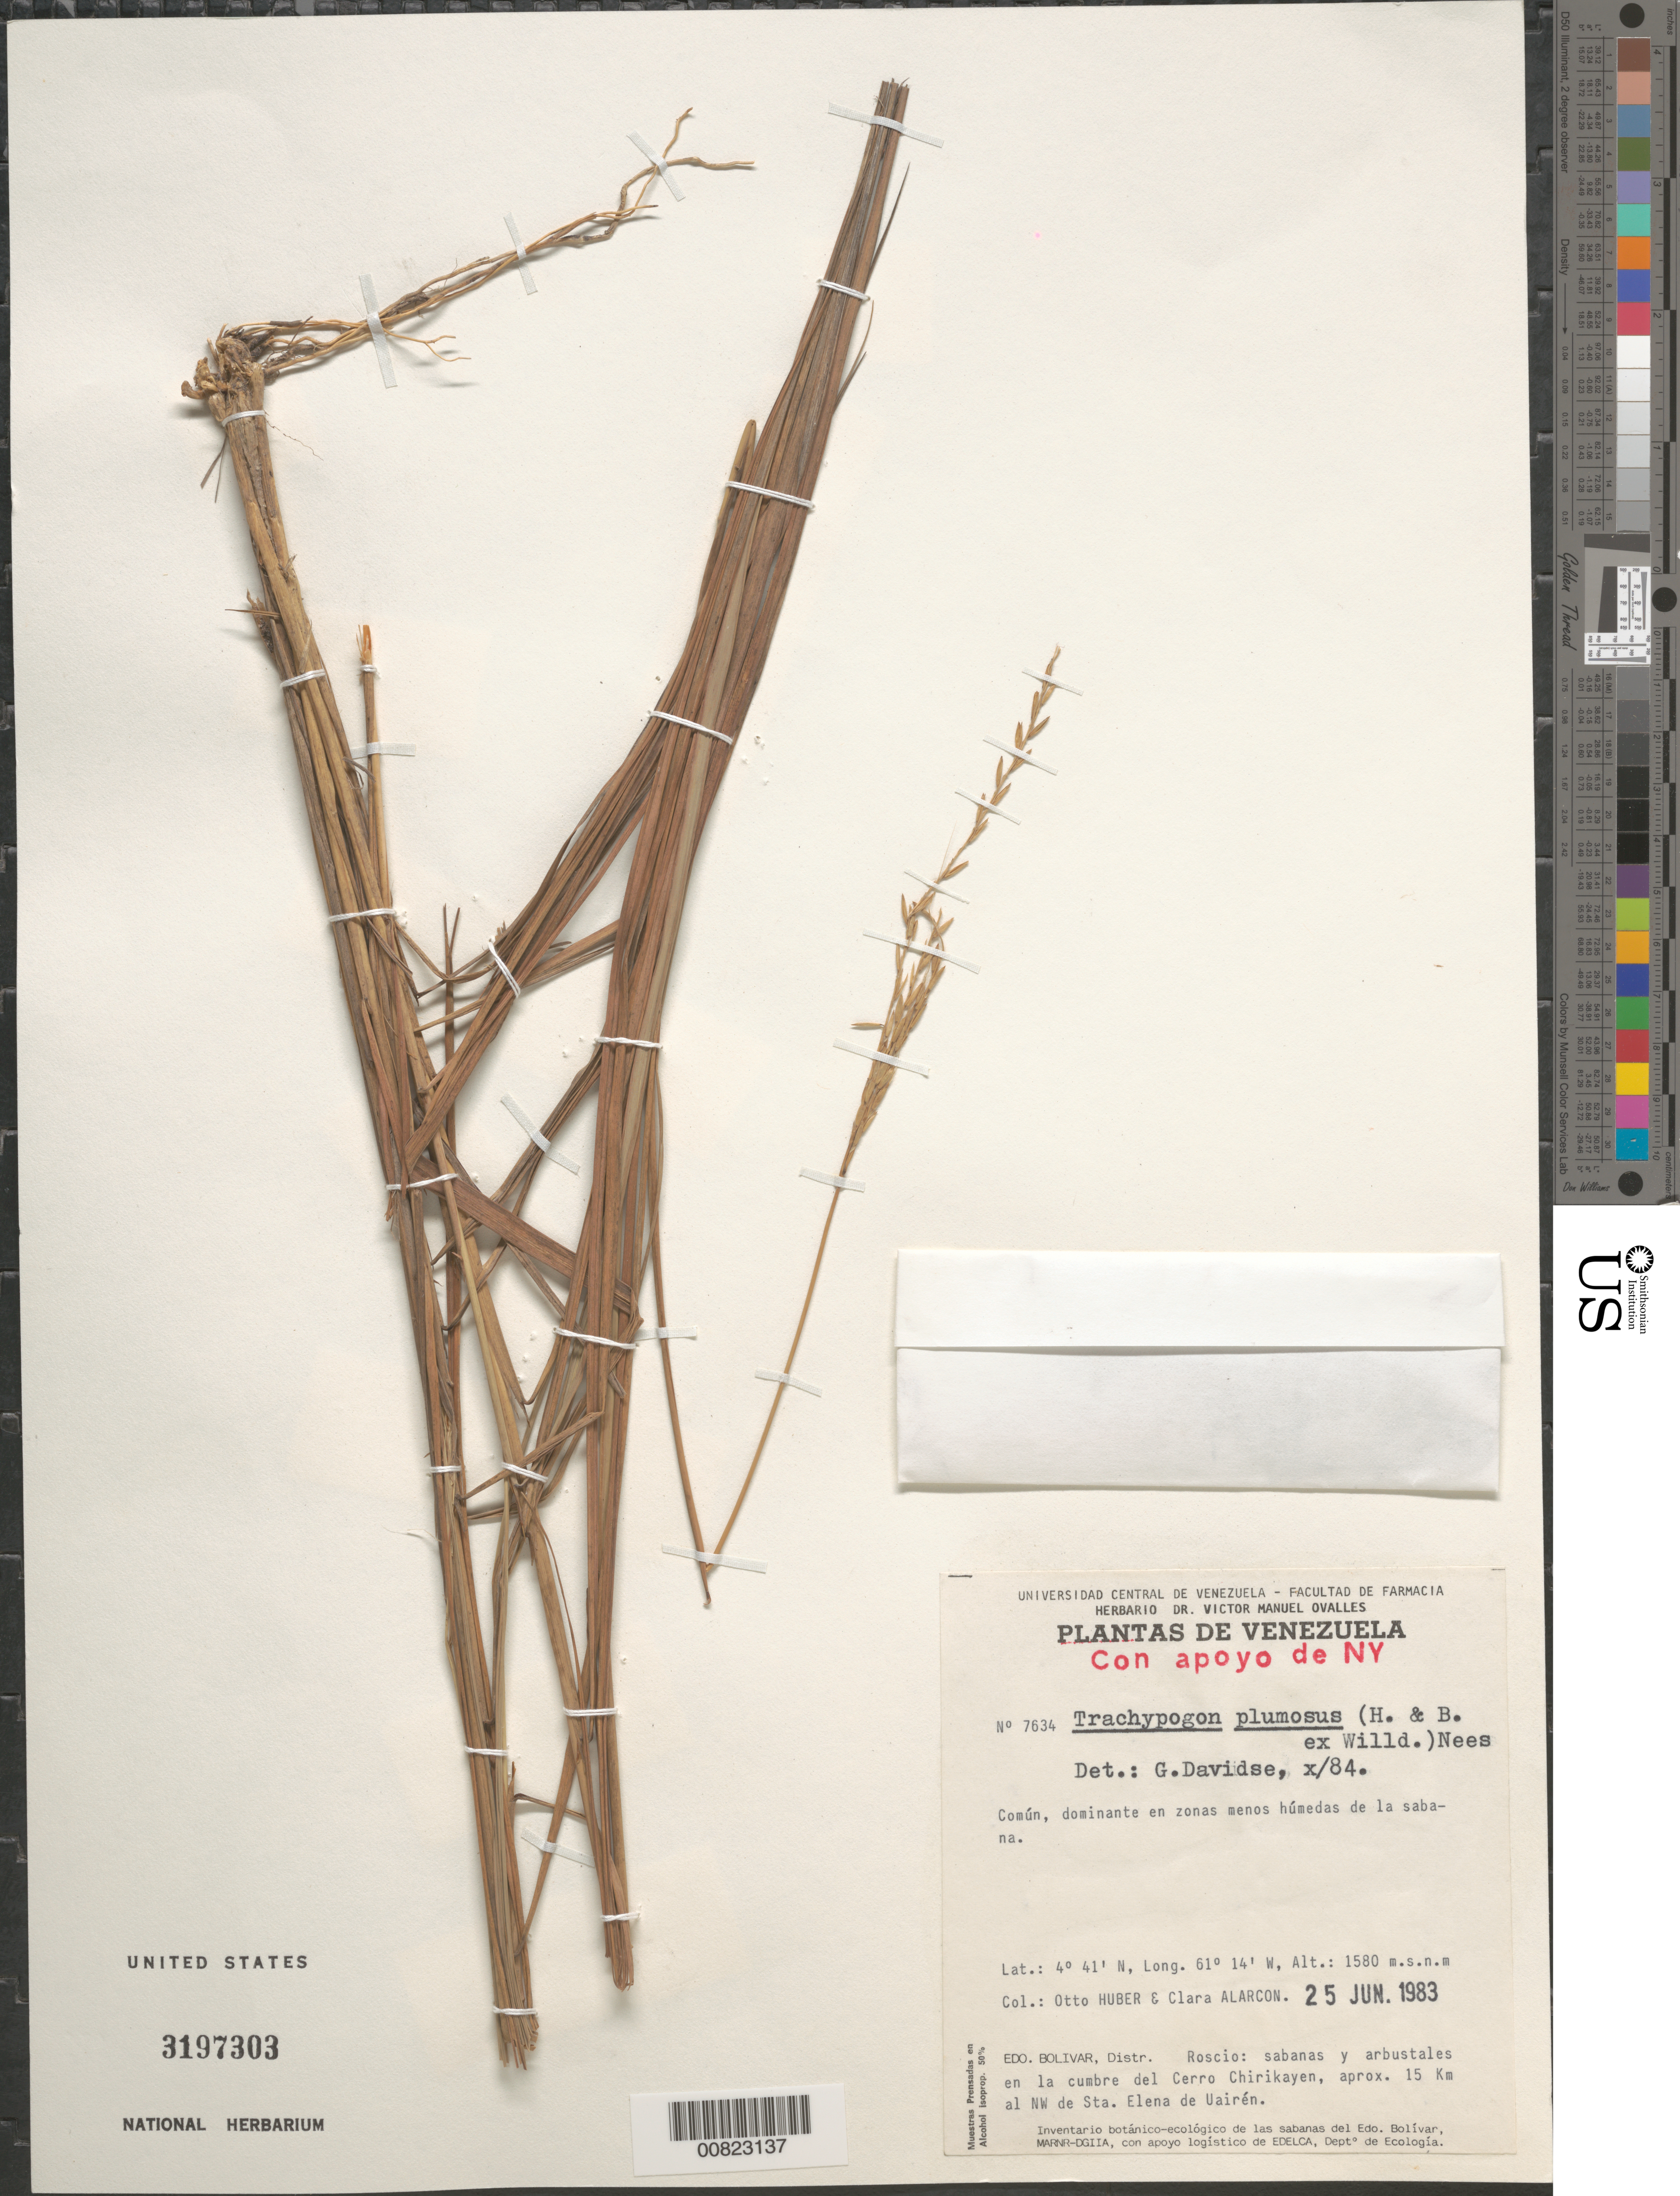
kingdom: Plantae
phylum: Tracheophyta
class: Liliopsida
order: Poales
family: Poaceae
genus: Trachypogon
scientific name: Trachypogon plumosus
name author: (Humb. & Bonpl.) Nees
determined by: Davidse, Gerrit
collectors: O. Huber & C. Alarcon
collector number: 7634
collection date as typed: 25-Jun-83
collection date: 1983-06-25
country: Venezuela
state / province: Bolívar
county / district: Roscio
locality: Cerro Chirikayen cumbre, aprox. 15 km al NW de Sta. Elena de Uairén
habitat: Zonas menos húmedas de la sabana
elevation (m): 1580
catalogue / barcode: US 3197303